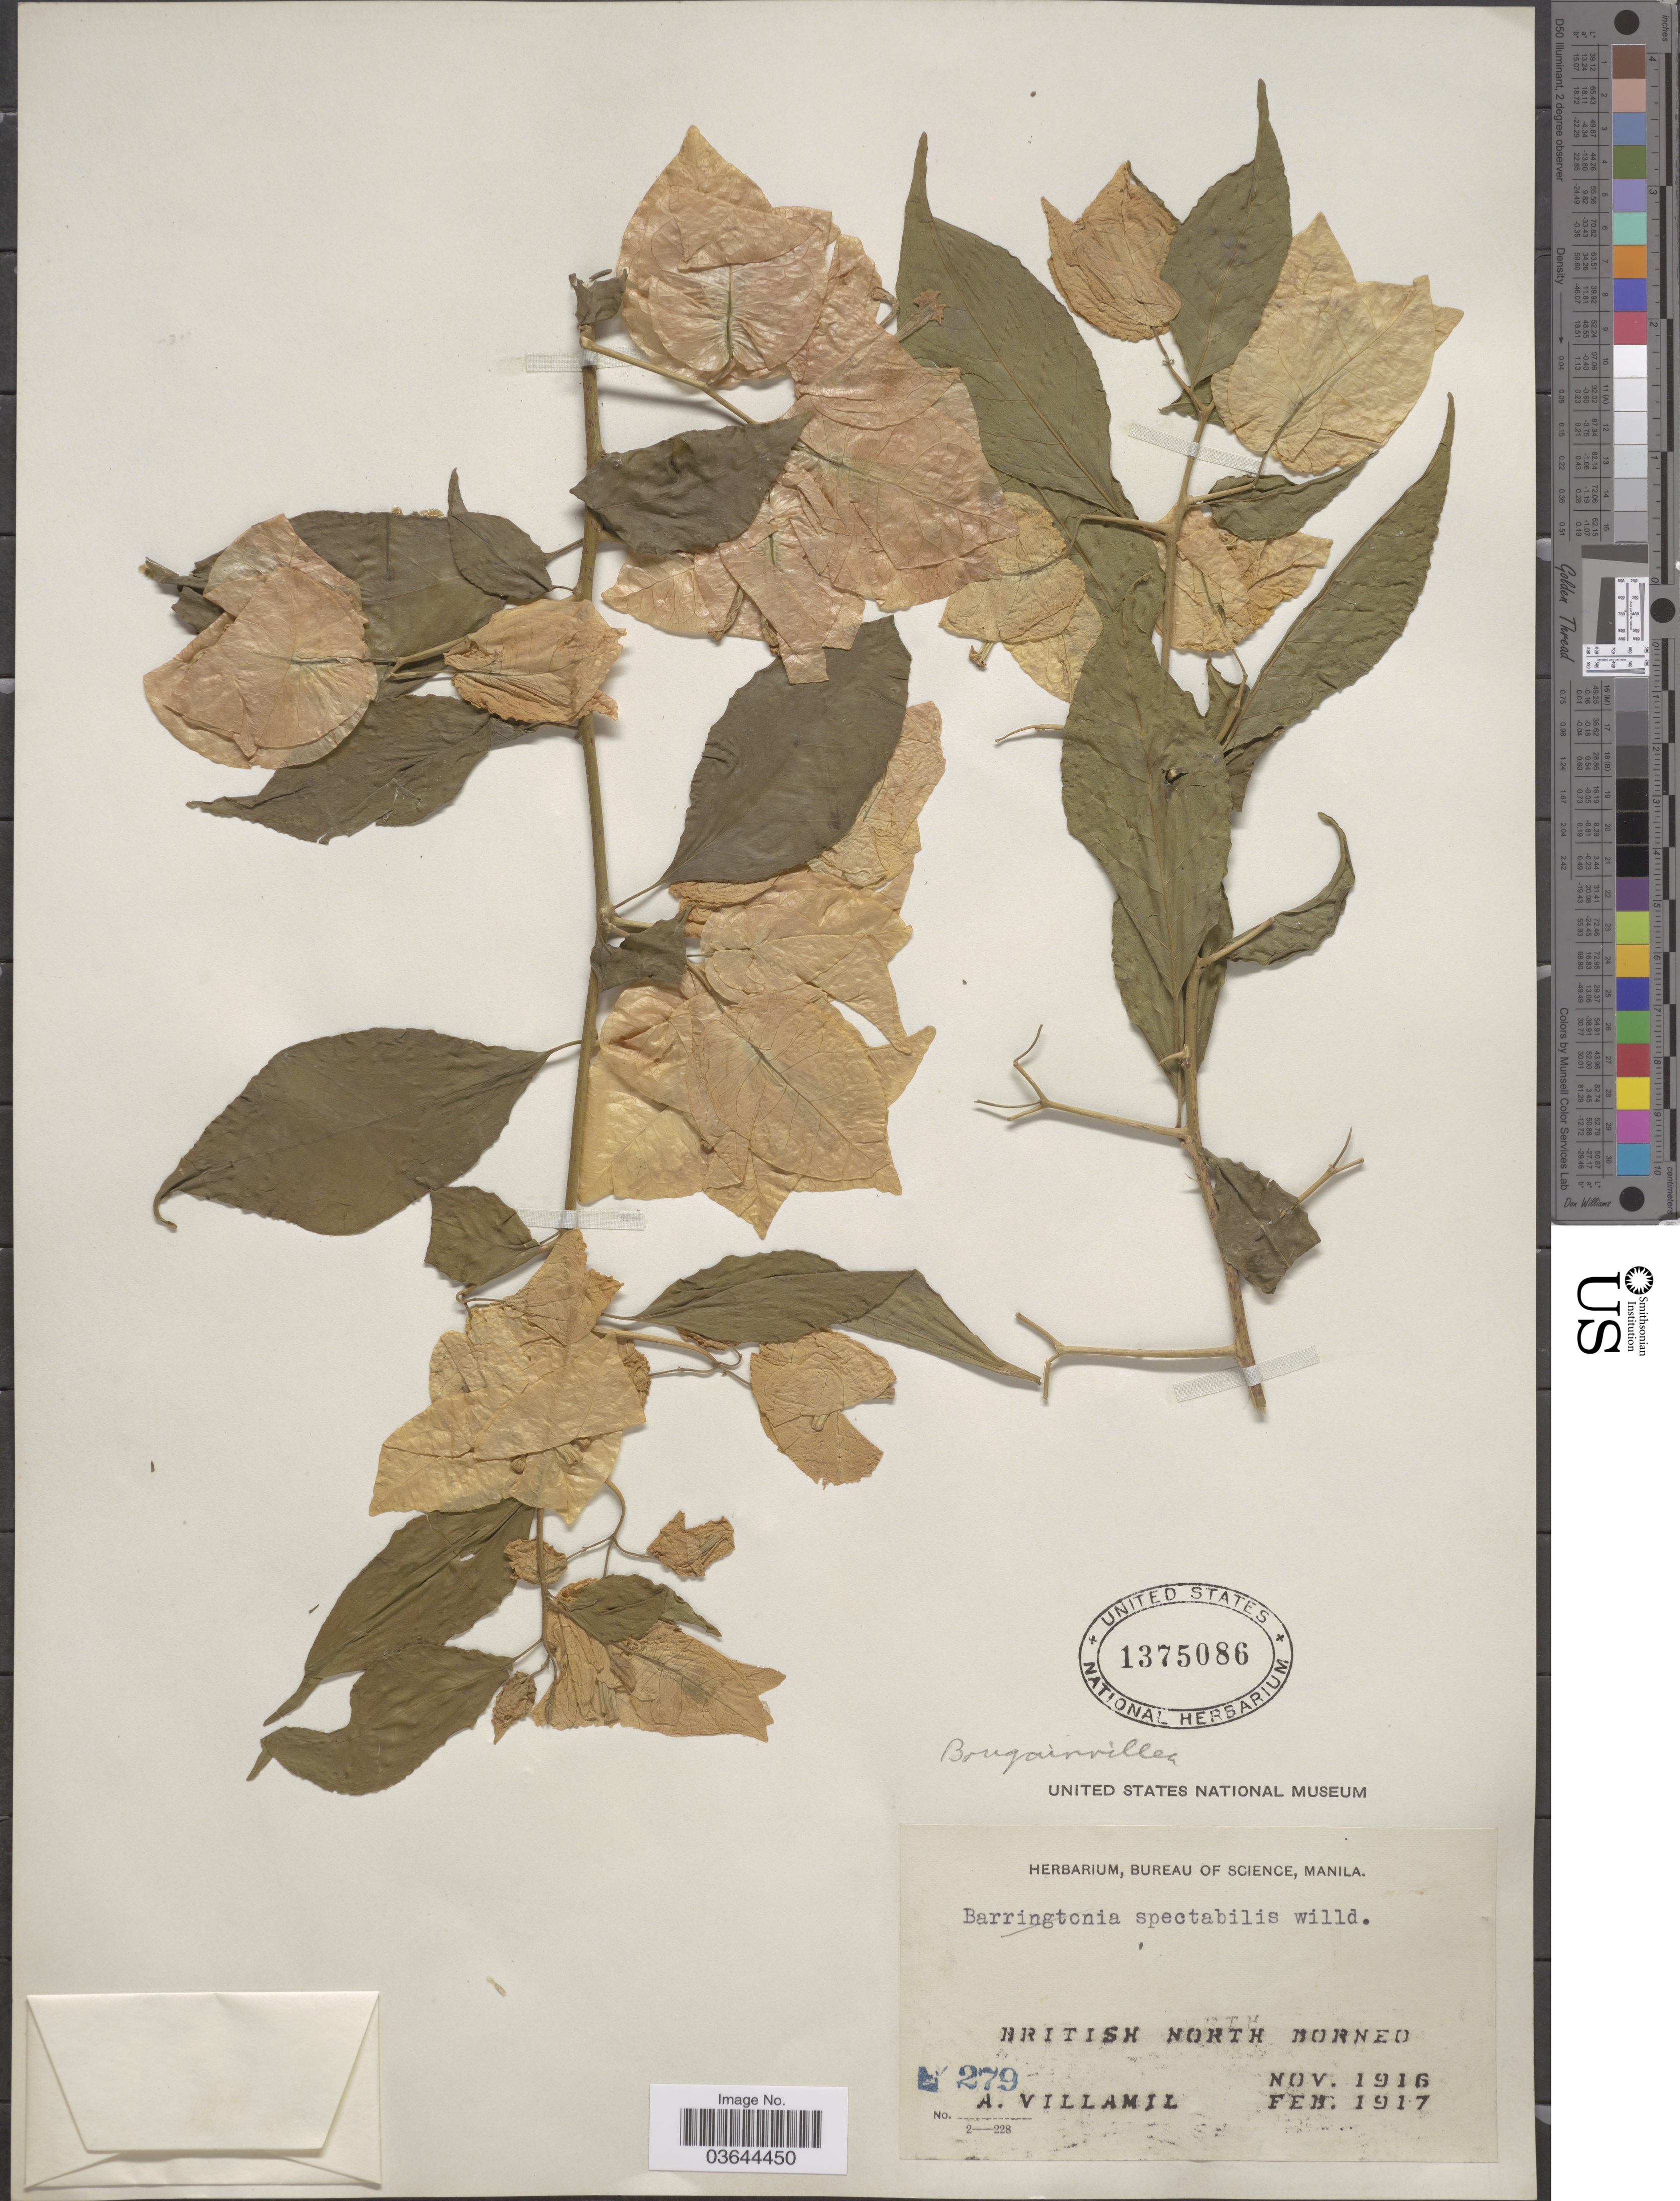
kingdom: Plantae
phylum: Tracheophyta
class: Magnoliopsida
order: Caryophyllales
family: Nyctaginaceae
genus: Bougainvillea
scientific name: Bougainvillea spectabilis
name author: Willd.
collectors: A. Villamil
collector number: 279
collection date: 1916-11/1917-02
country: Malaysia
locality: British North Borneo.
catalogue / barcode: US 1375086